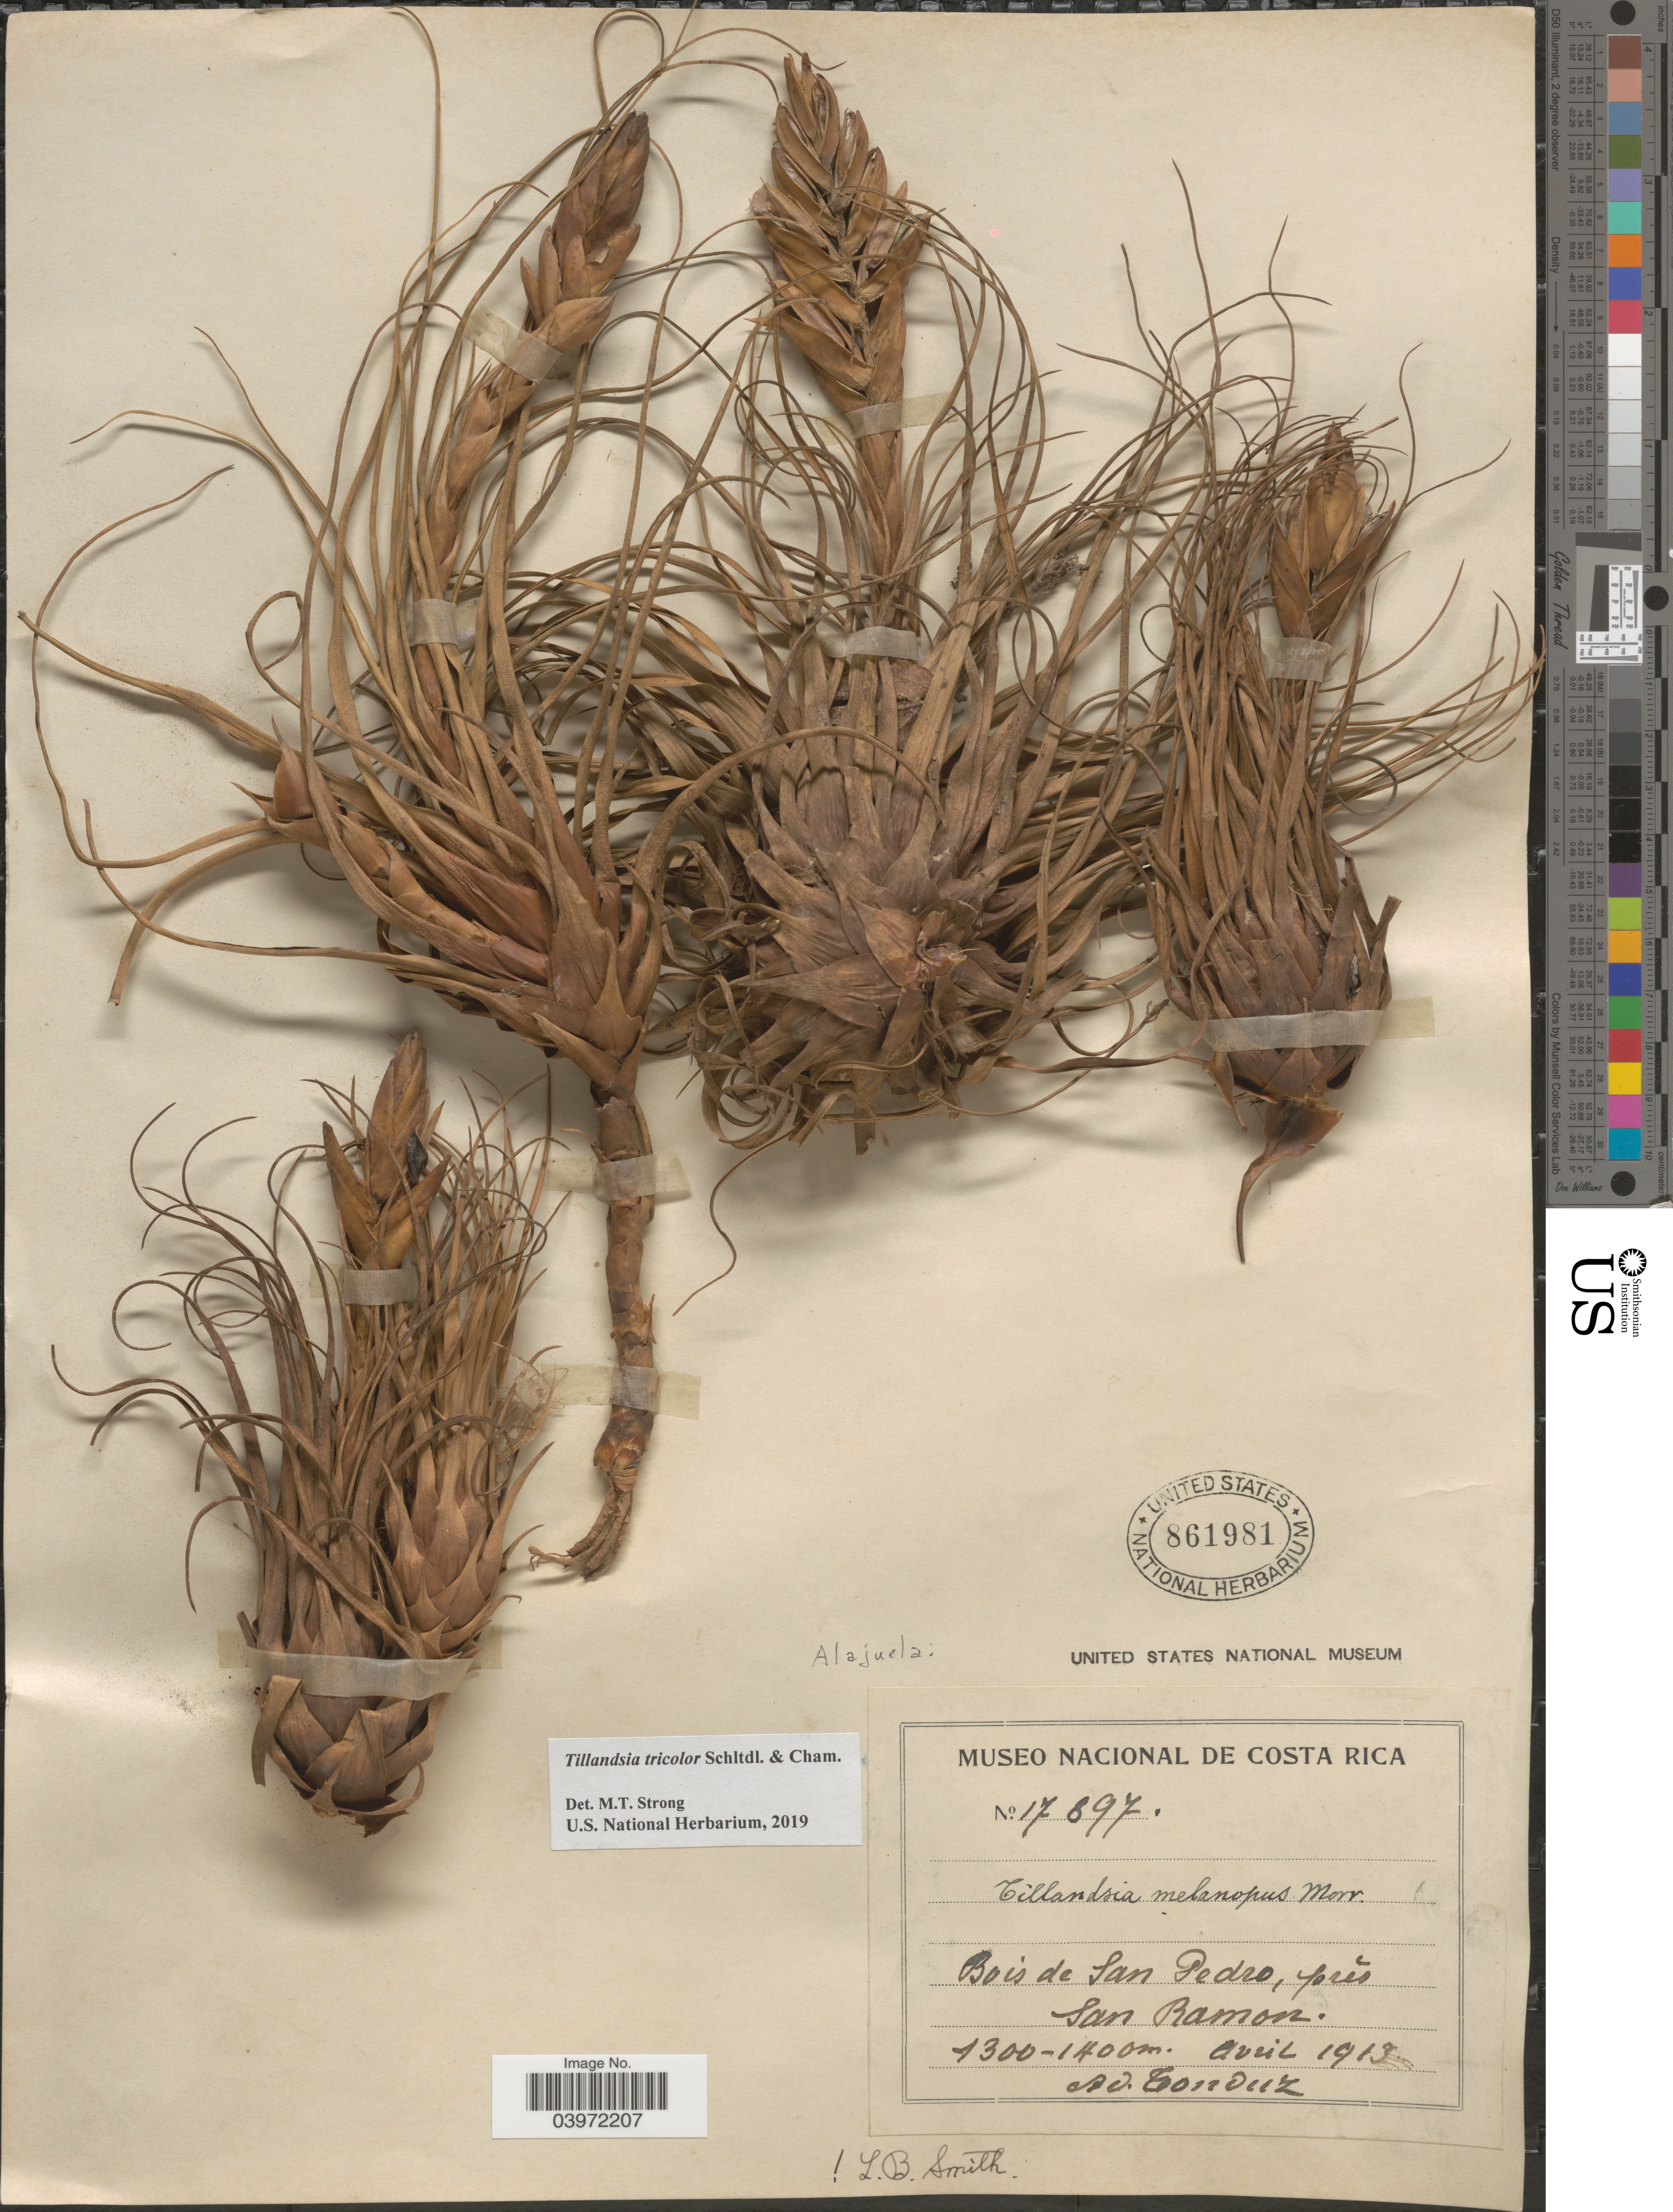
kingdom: Plantae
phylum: Tracheophyta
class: Liliopsida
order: Poales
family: Bromeliaceae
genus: Tillandsia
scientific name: Tillandsia tricolor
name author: Schltdl. & Cham.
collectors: A. Tonduz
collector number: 17897*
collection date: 1913-04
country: Costa Rica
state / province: Alajuela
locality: Bois de San Pedro, prés San Ramon.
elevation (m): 1300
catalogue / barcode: US 861981